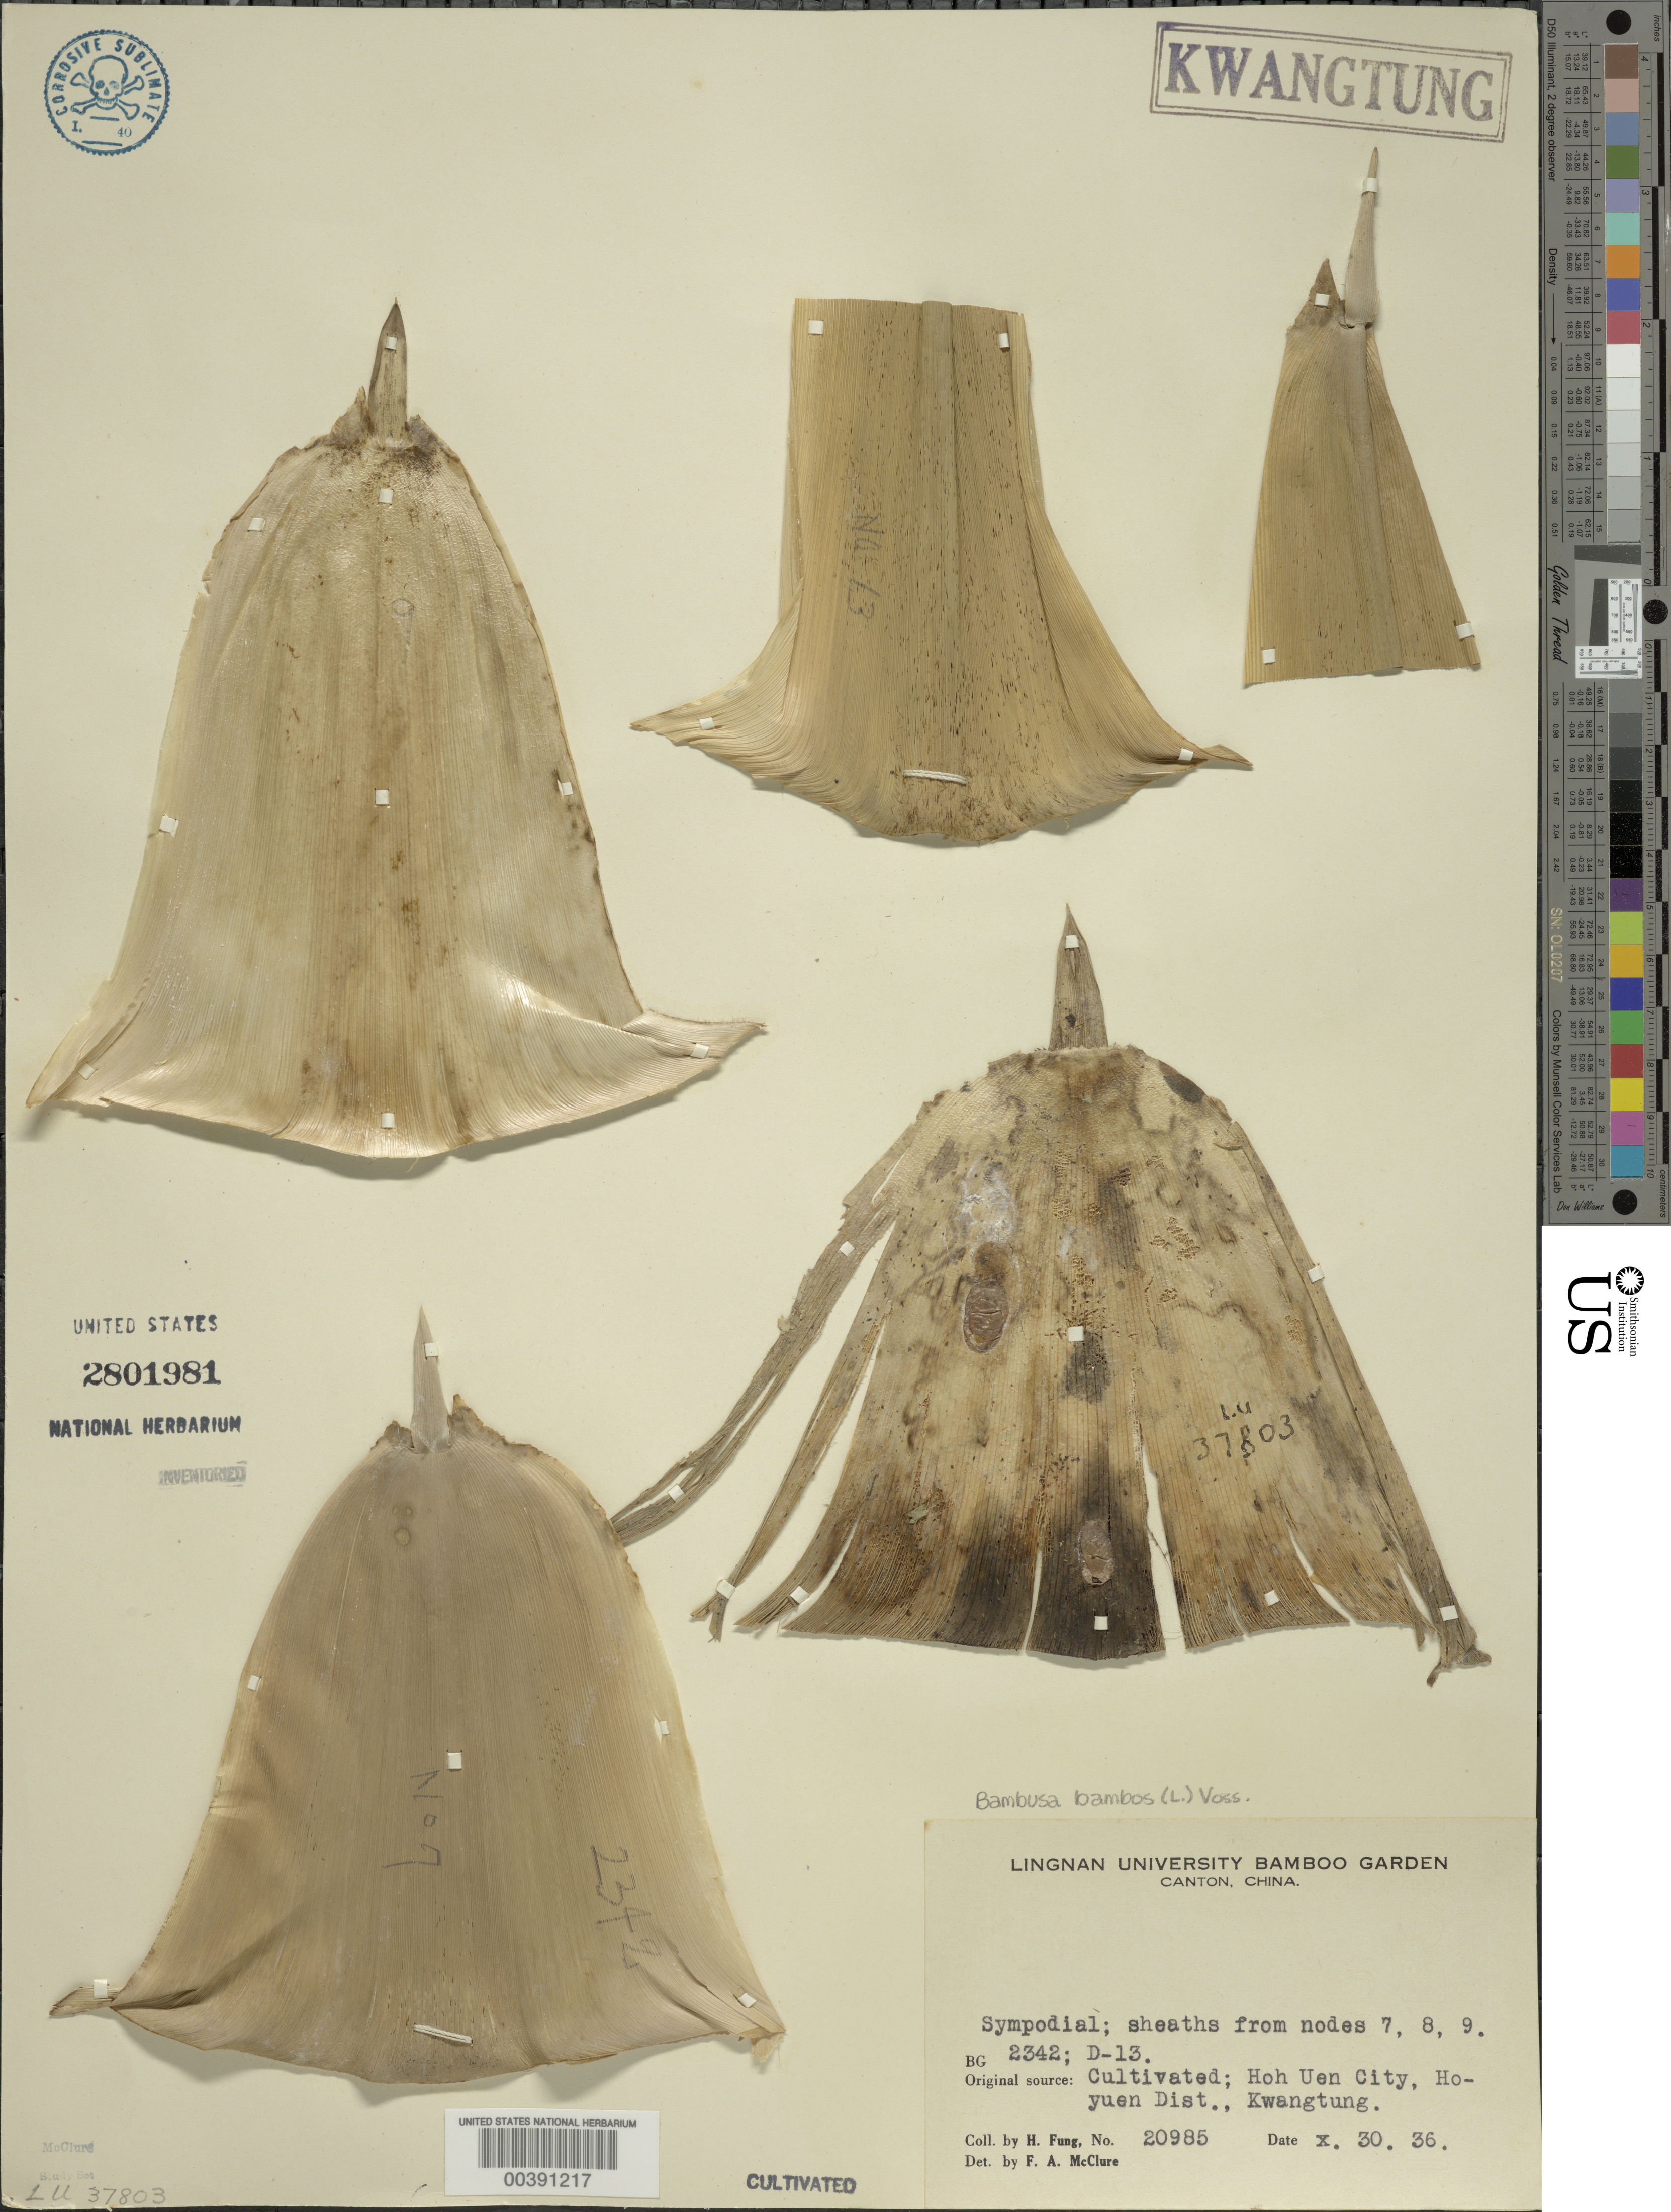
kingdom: Plantae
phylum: Tracheophyta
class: Liliopsida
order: Poales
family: Poaceae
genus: Bambusa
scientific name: Bambusa bambos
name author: (L.) Voss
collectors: H. L. Fung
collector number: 20985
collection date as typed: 30 Oct 1936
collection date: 1936-10-30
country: China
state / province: Guangdong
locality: Hoh uen city, hoyuen dist.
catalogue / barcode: US 2801981